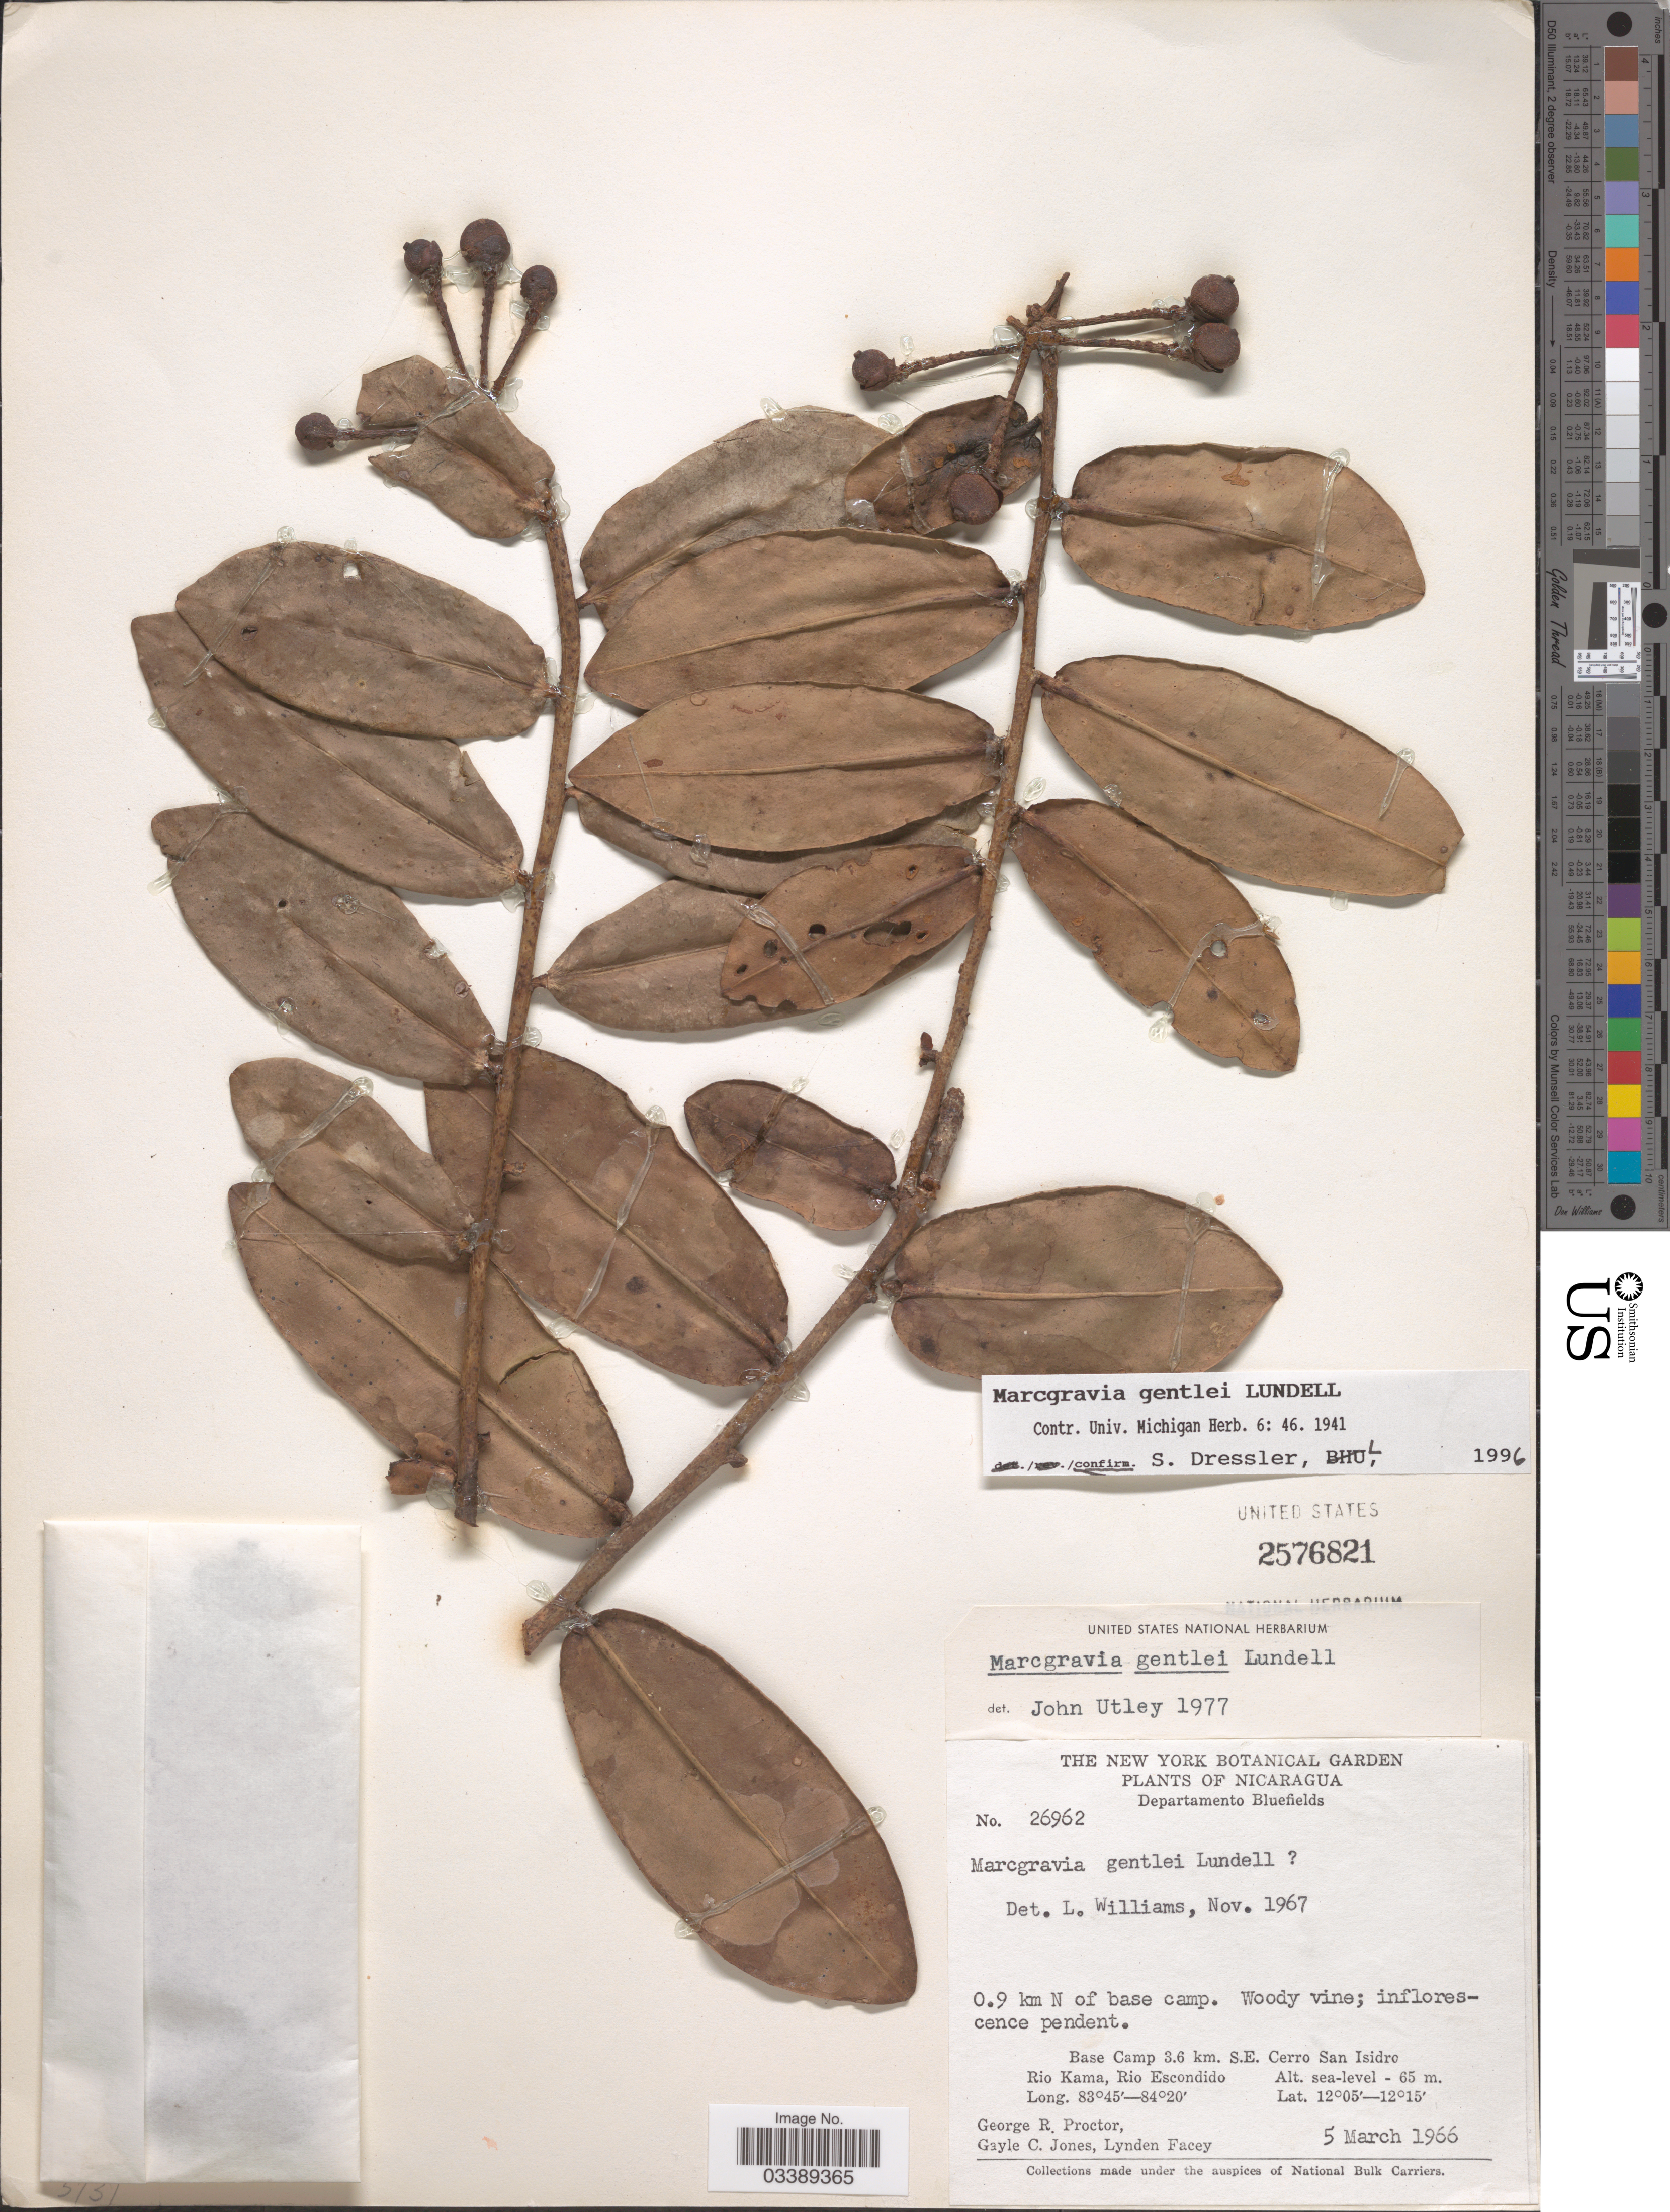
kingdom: Plantae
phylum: Tracheophyta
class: Magnoliopsida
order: Ericales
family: Marcgraviaceae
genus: Marcgravia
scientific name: Marcgravia gentlei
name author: Lundell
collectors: G. Proctor, G. C. Jones & L. Facey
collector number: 26962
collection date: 1966-03-05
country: Nicaragua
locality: Departamento Bluefields. 0.9 km N of base camp. Base Camp 3.6 km. S.E. Cerro San Isidro. Rio Kama, Rio Escondido.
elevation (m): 0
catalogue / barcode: US 2576821